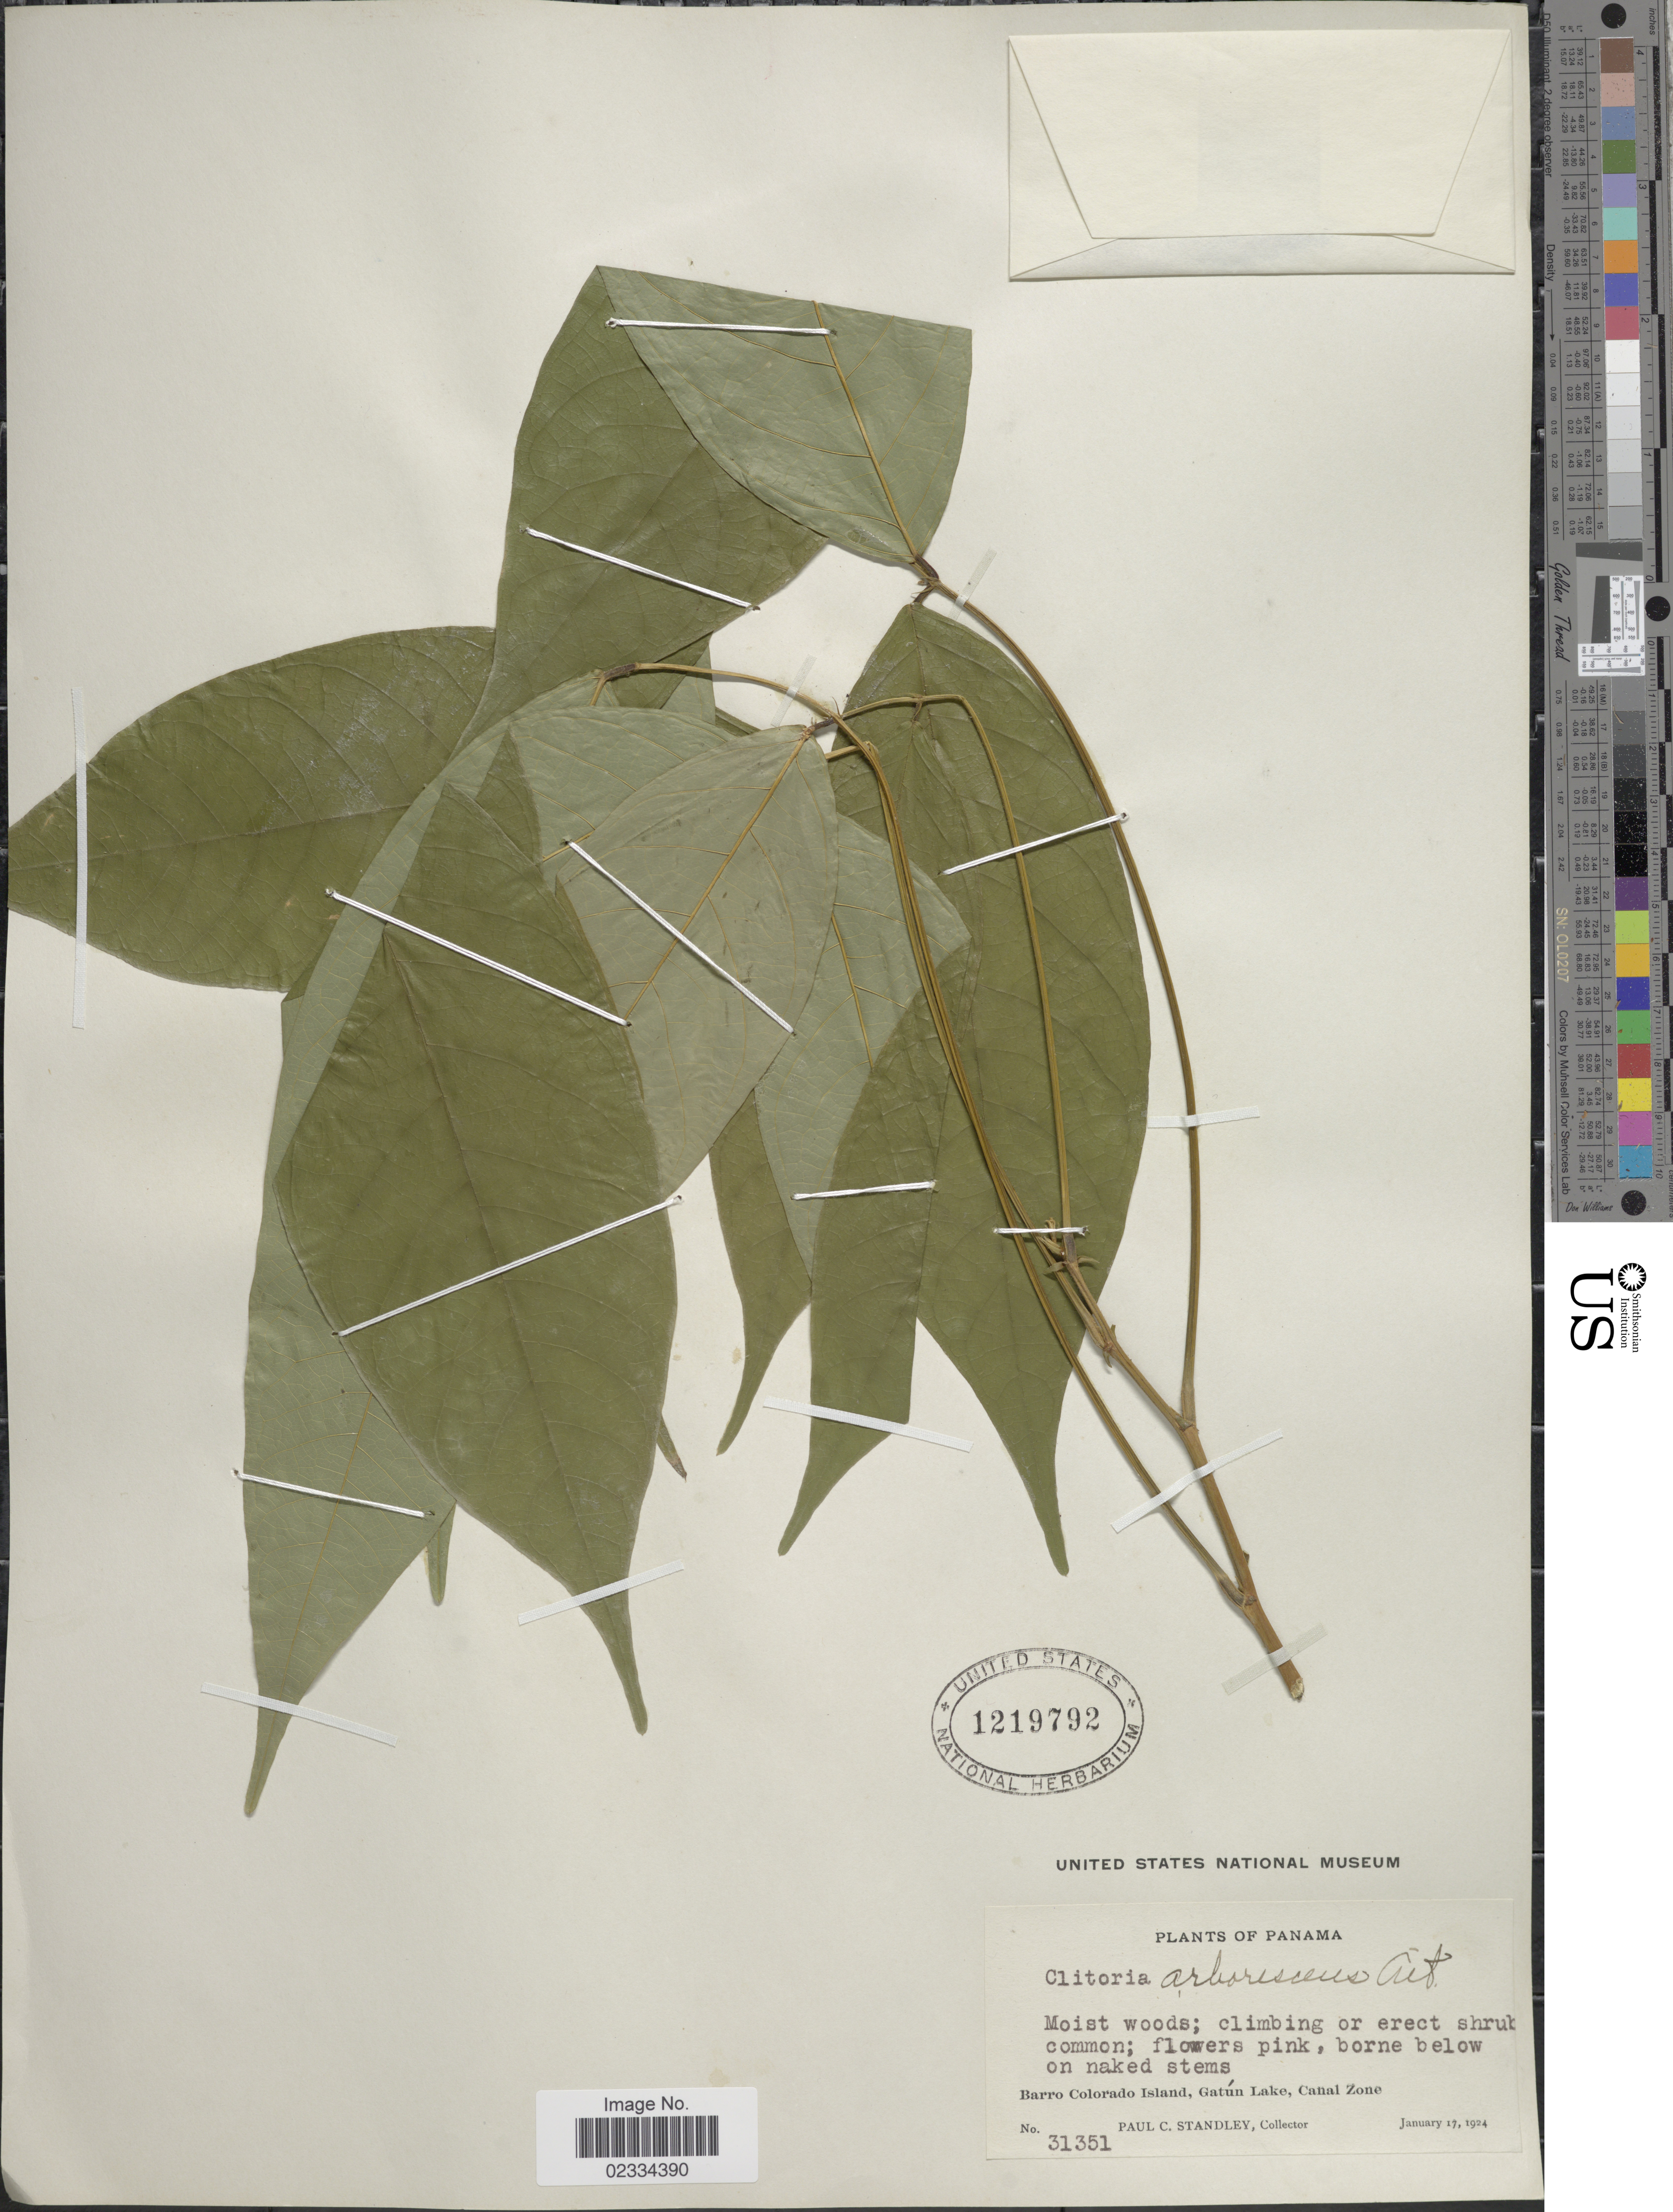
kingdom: Plantae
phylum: Tracheophyta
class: Magnoliopsida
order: Fabales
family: Fabaceae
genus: Clitoria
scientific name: Clitoria arborescens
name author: R. Br.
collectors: P. C. Standley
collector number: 31351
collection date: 1924-01-17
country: Panama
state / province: Panamá Oeste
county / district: Canal Zone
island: Barro Colorado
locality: Barro Colorado Island, Gatún Lake, Canal Zone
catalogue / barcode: US 1219792